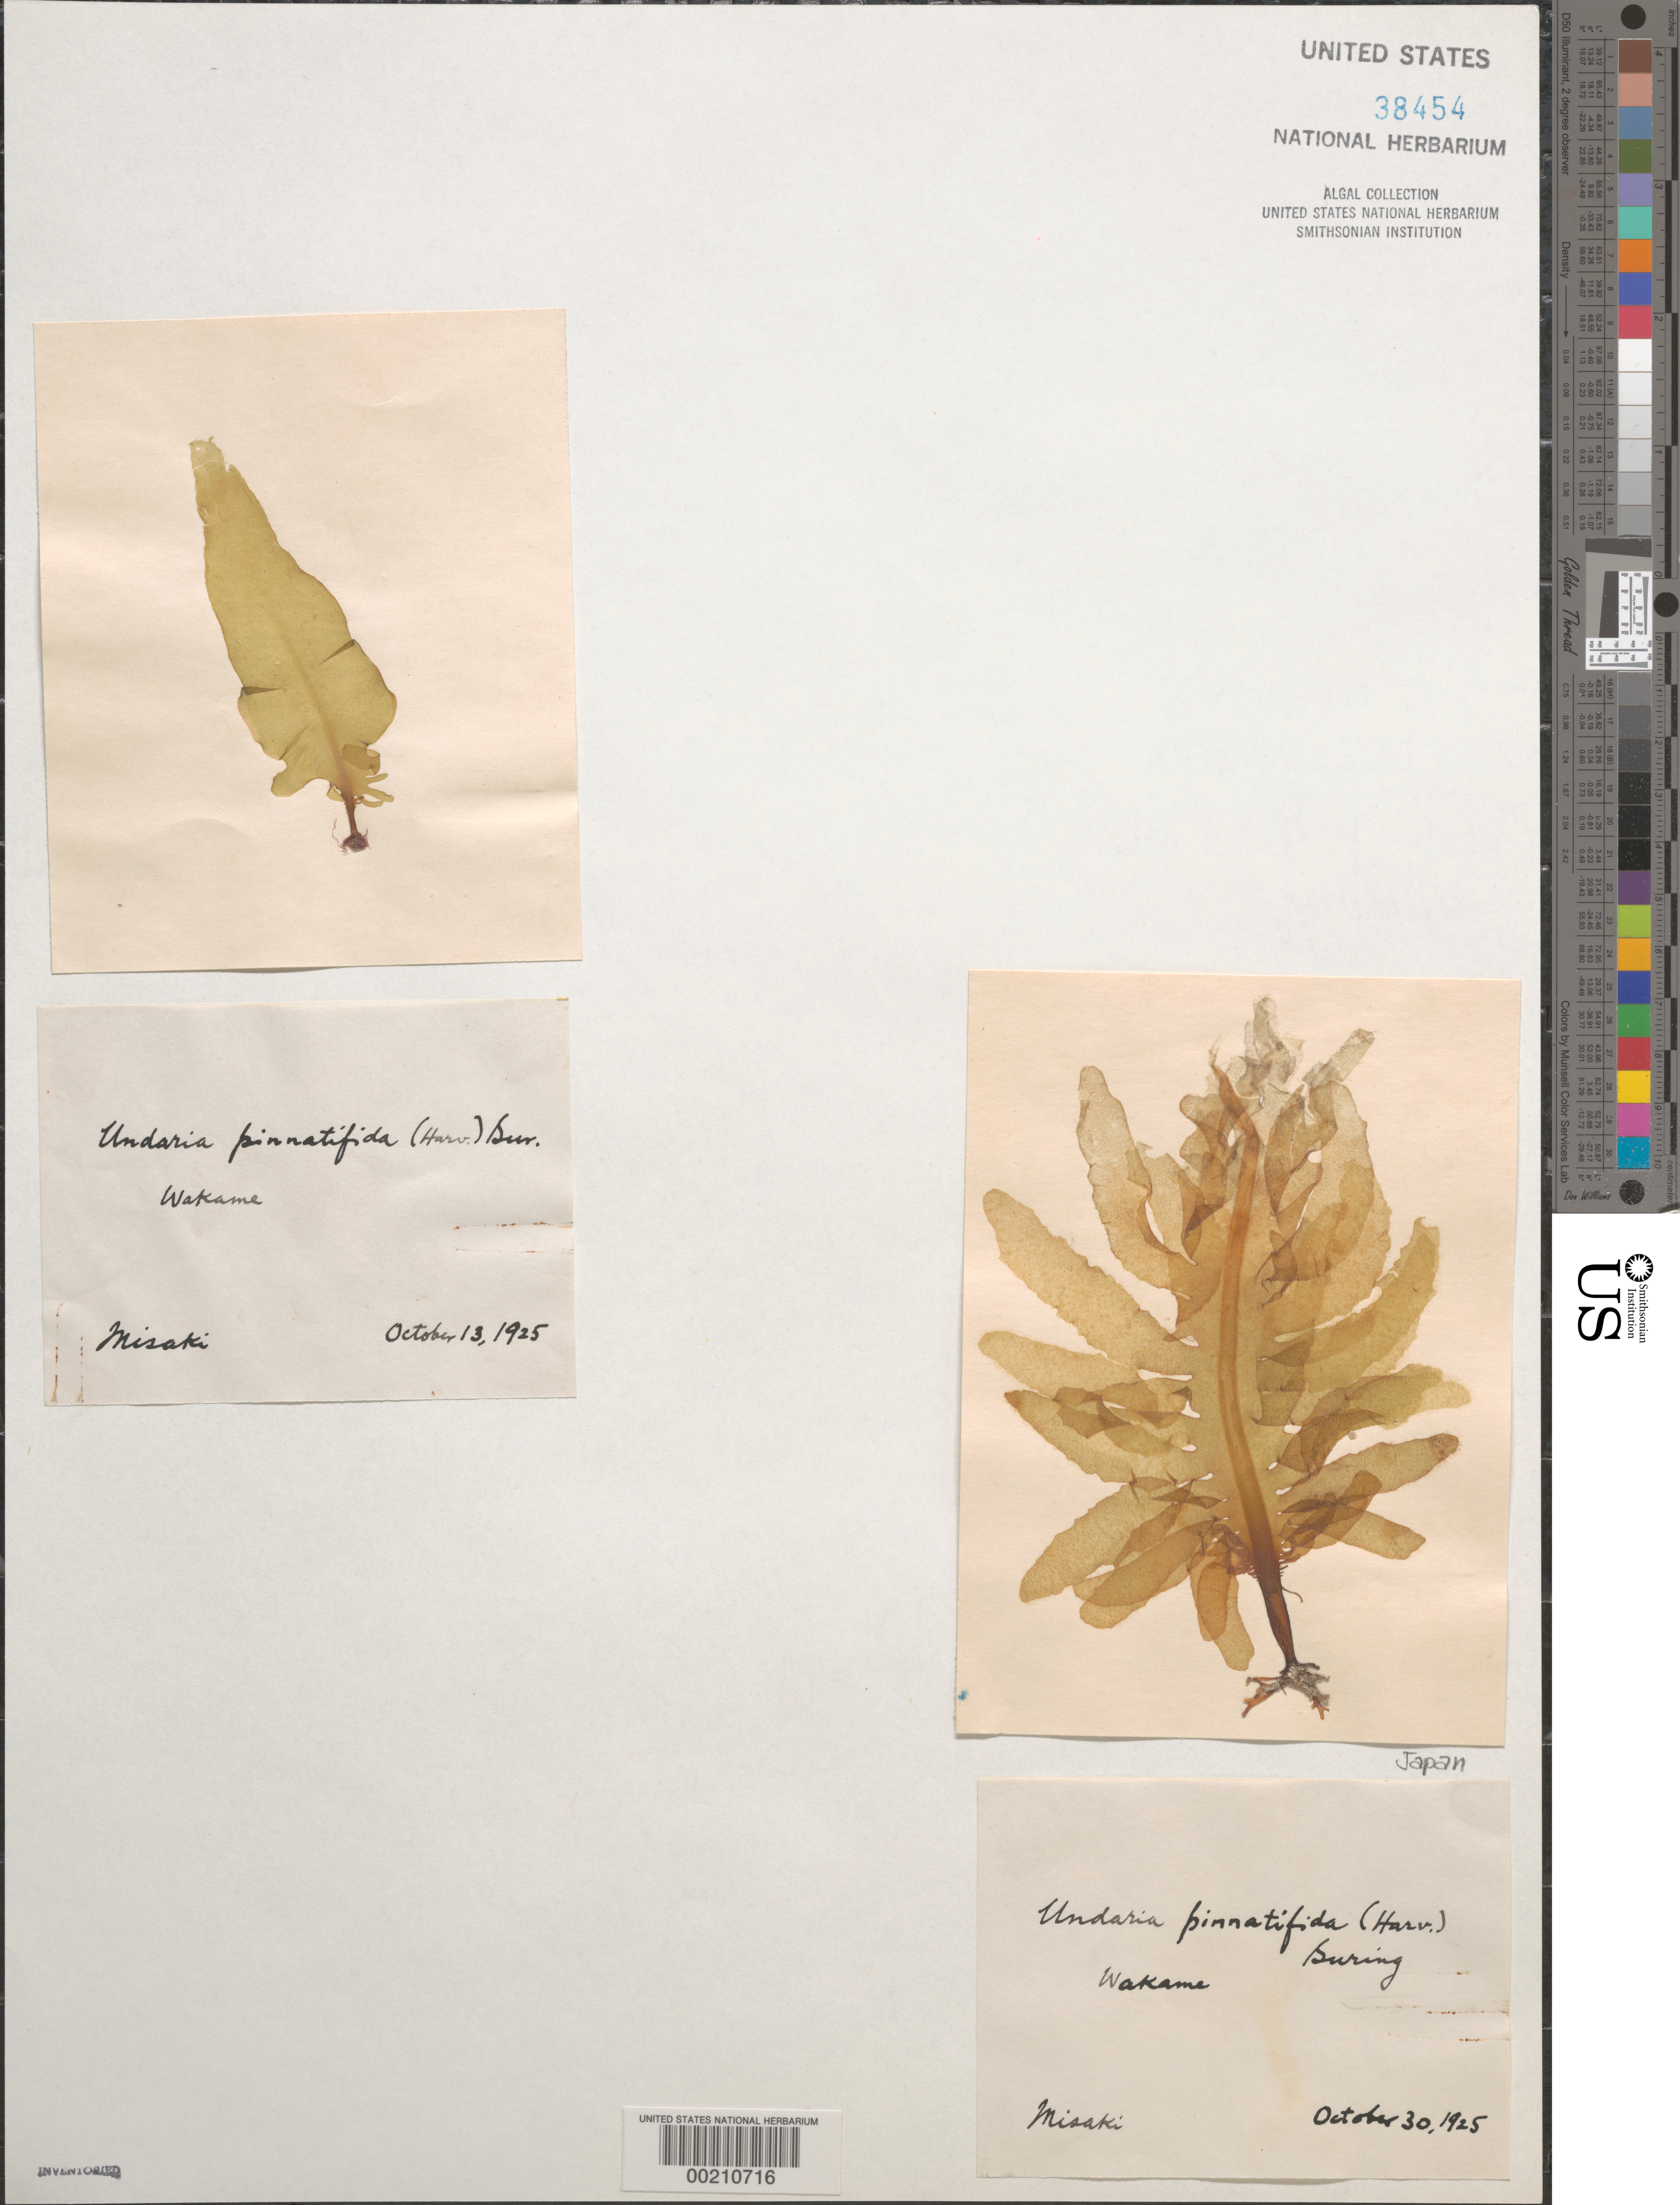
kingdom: Chromista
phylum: Ochrophyta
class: Phaeophyceae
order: Laminariales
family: Alariaceae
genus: Undaria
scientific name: Undaria pinnatifida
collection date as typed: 13 Oct 1925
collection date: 1925-10-13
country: Japan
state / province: Kanagawa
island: Honshu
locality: Misaki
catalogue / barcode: US 38454